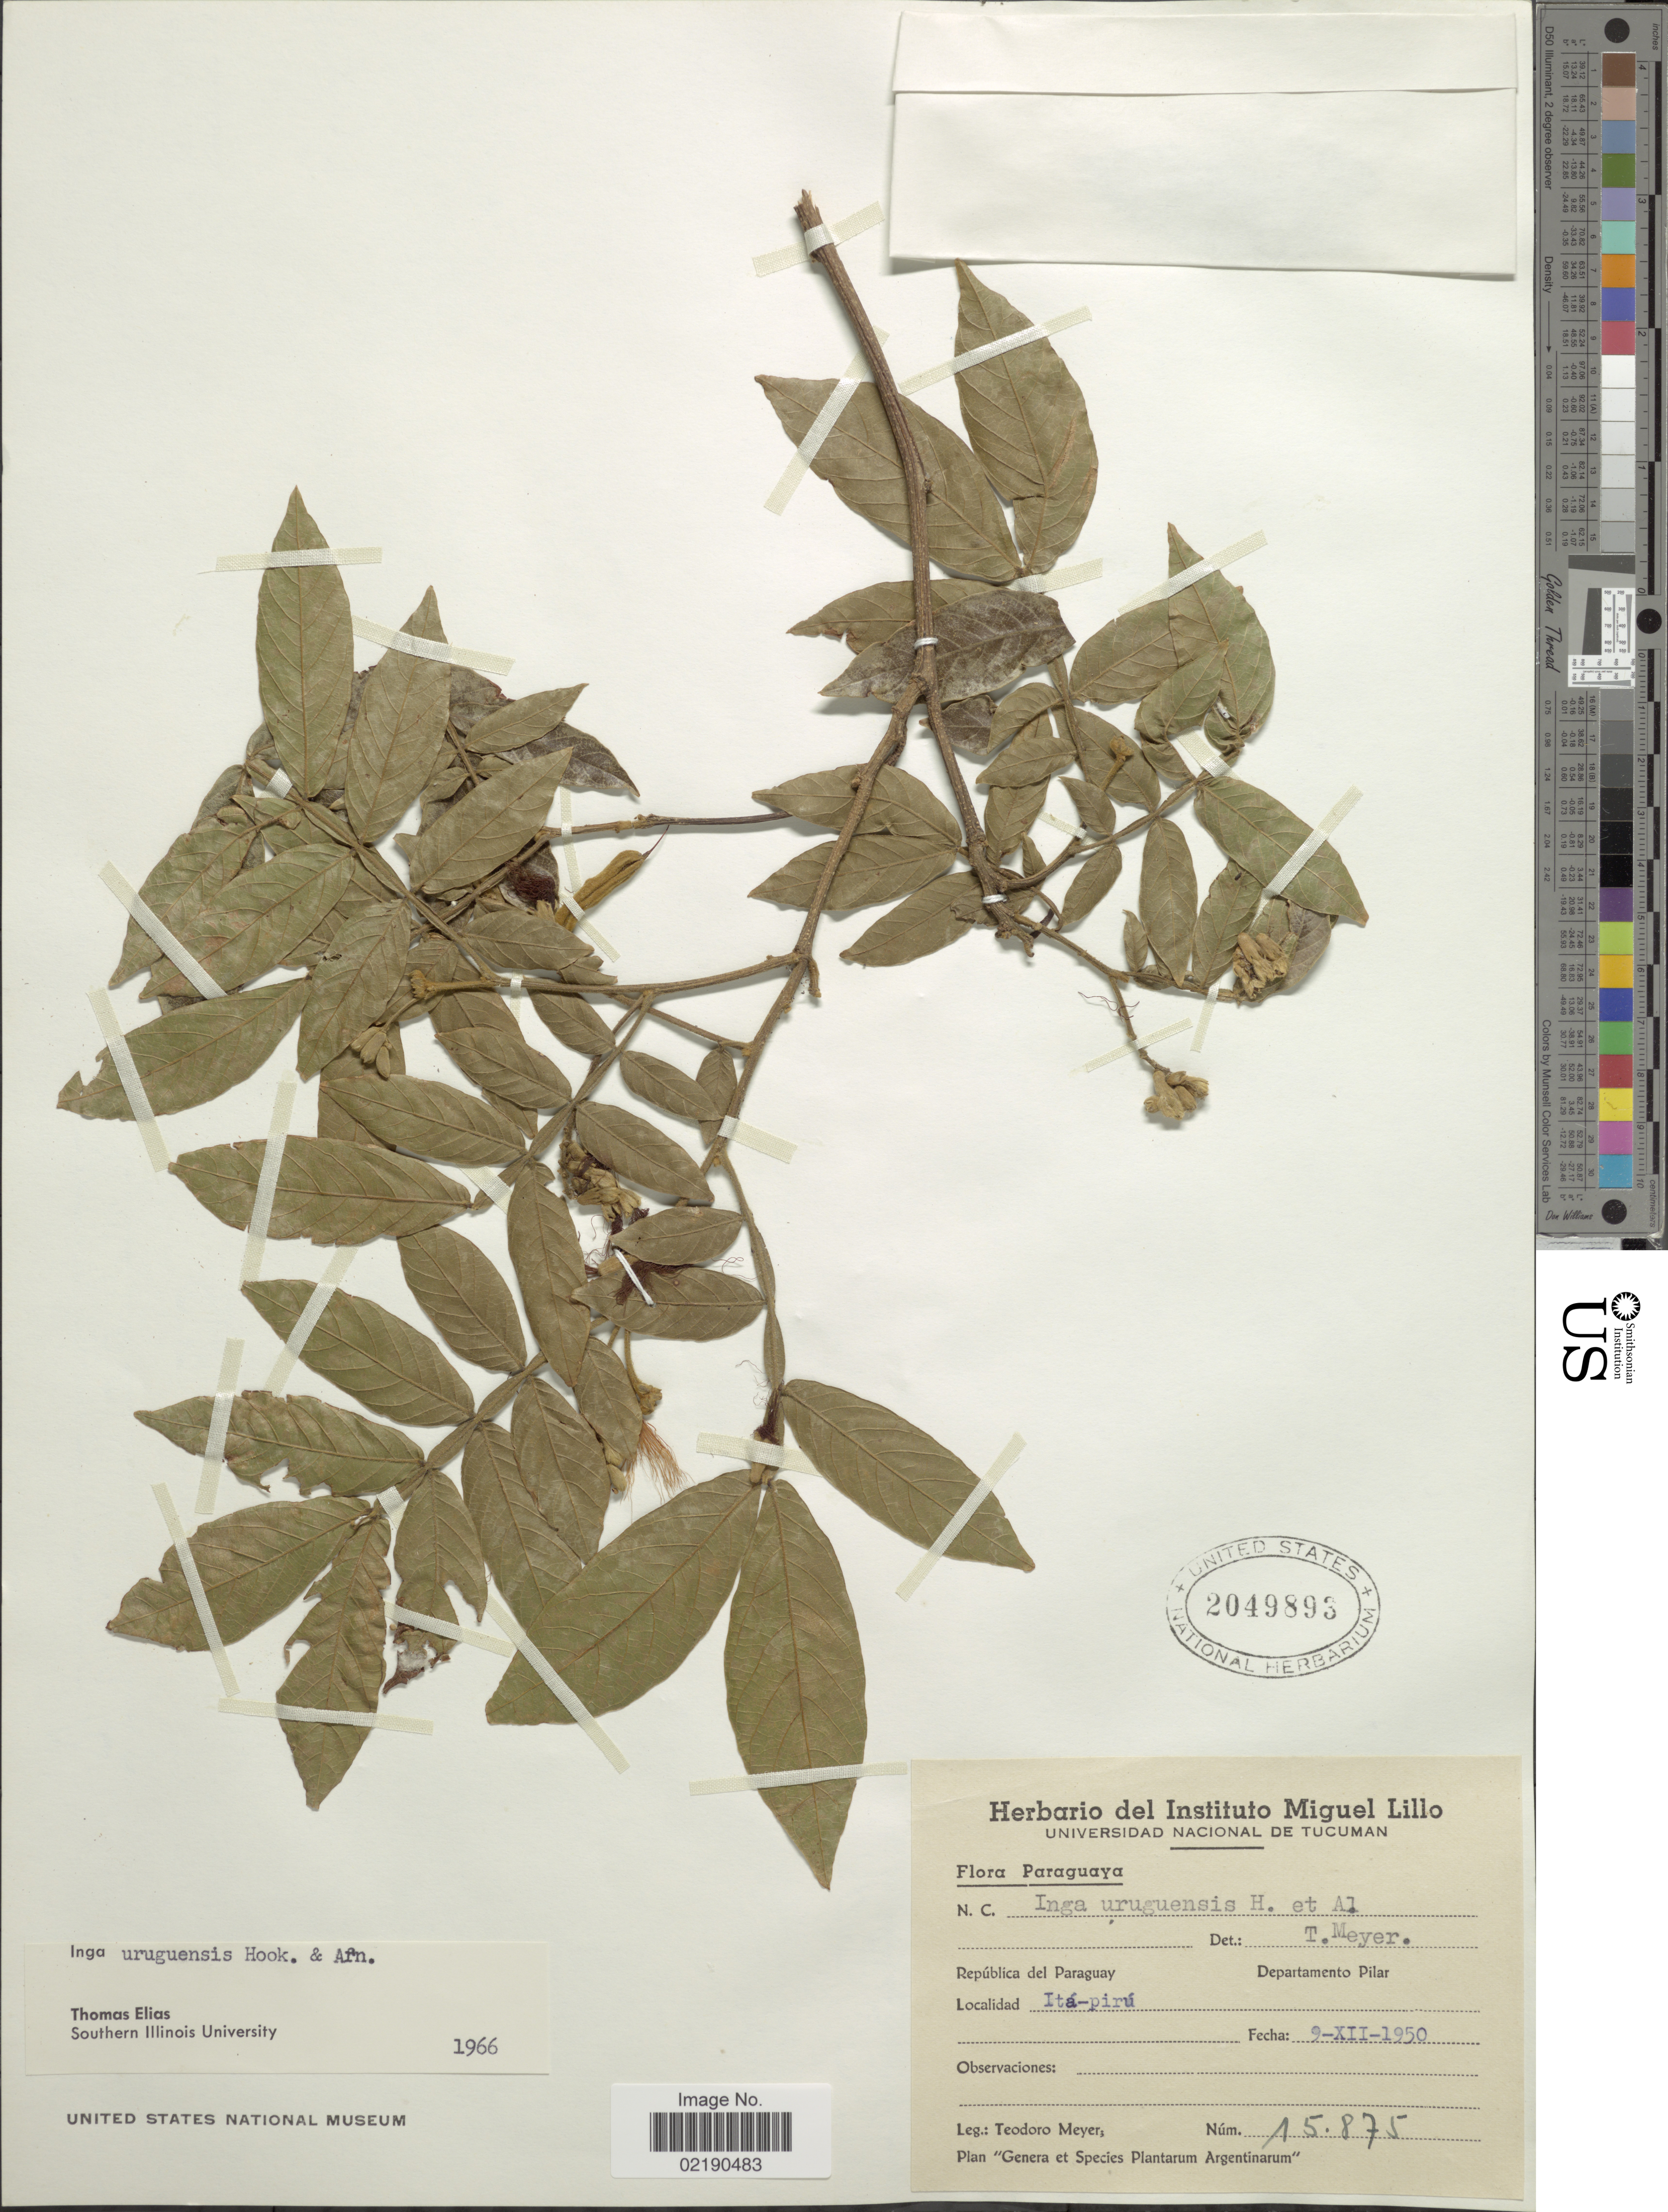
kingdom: Plantae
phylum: Tracheophyta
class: Magnoliopsida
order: Fabales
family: Fabaceae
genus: Inga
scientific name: Inga vera subsp. affinis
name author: (DC.) T.D. Penn.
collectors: T. Meyer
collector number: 15875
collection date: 1950-12-09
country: Paraguay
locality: Republica del Paraguay, Departamento Pilar, Ita - piru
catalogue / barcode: US 2049893